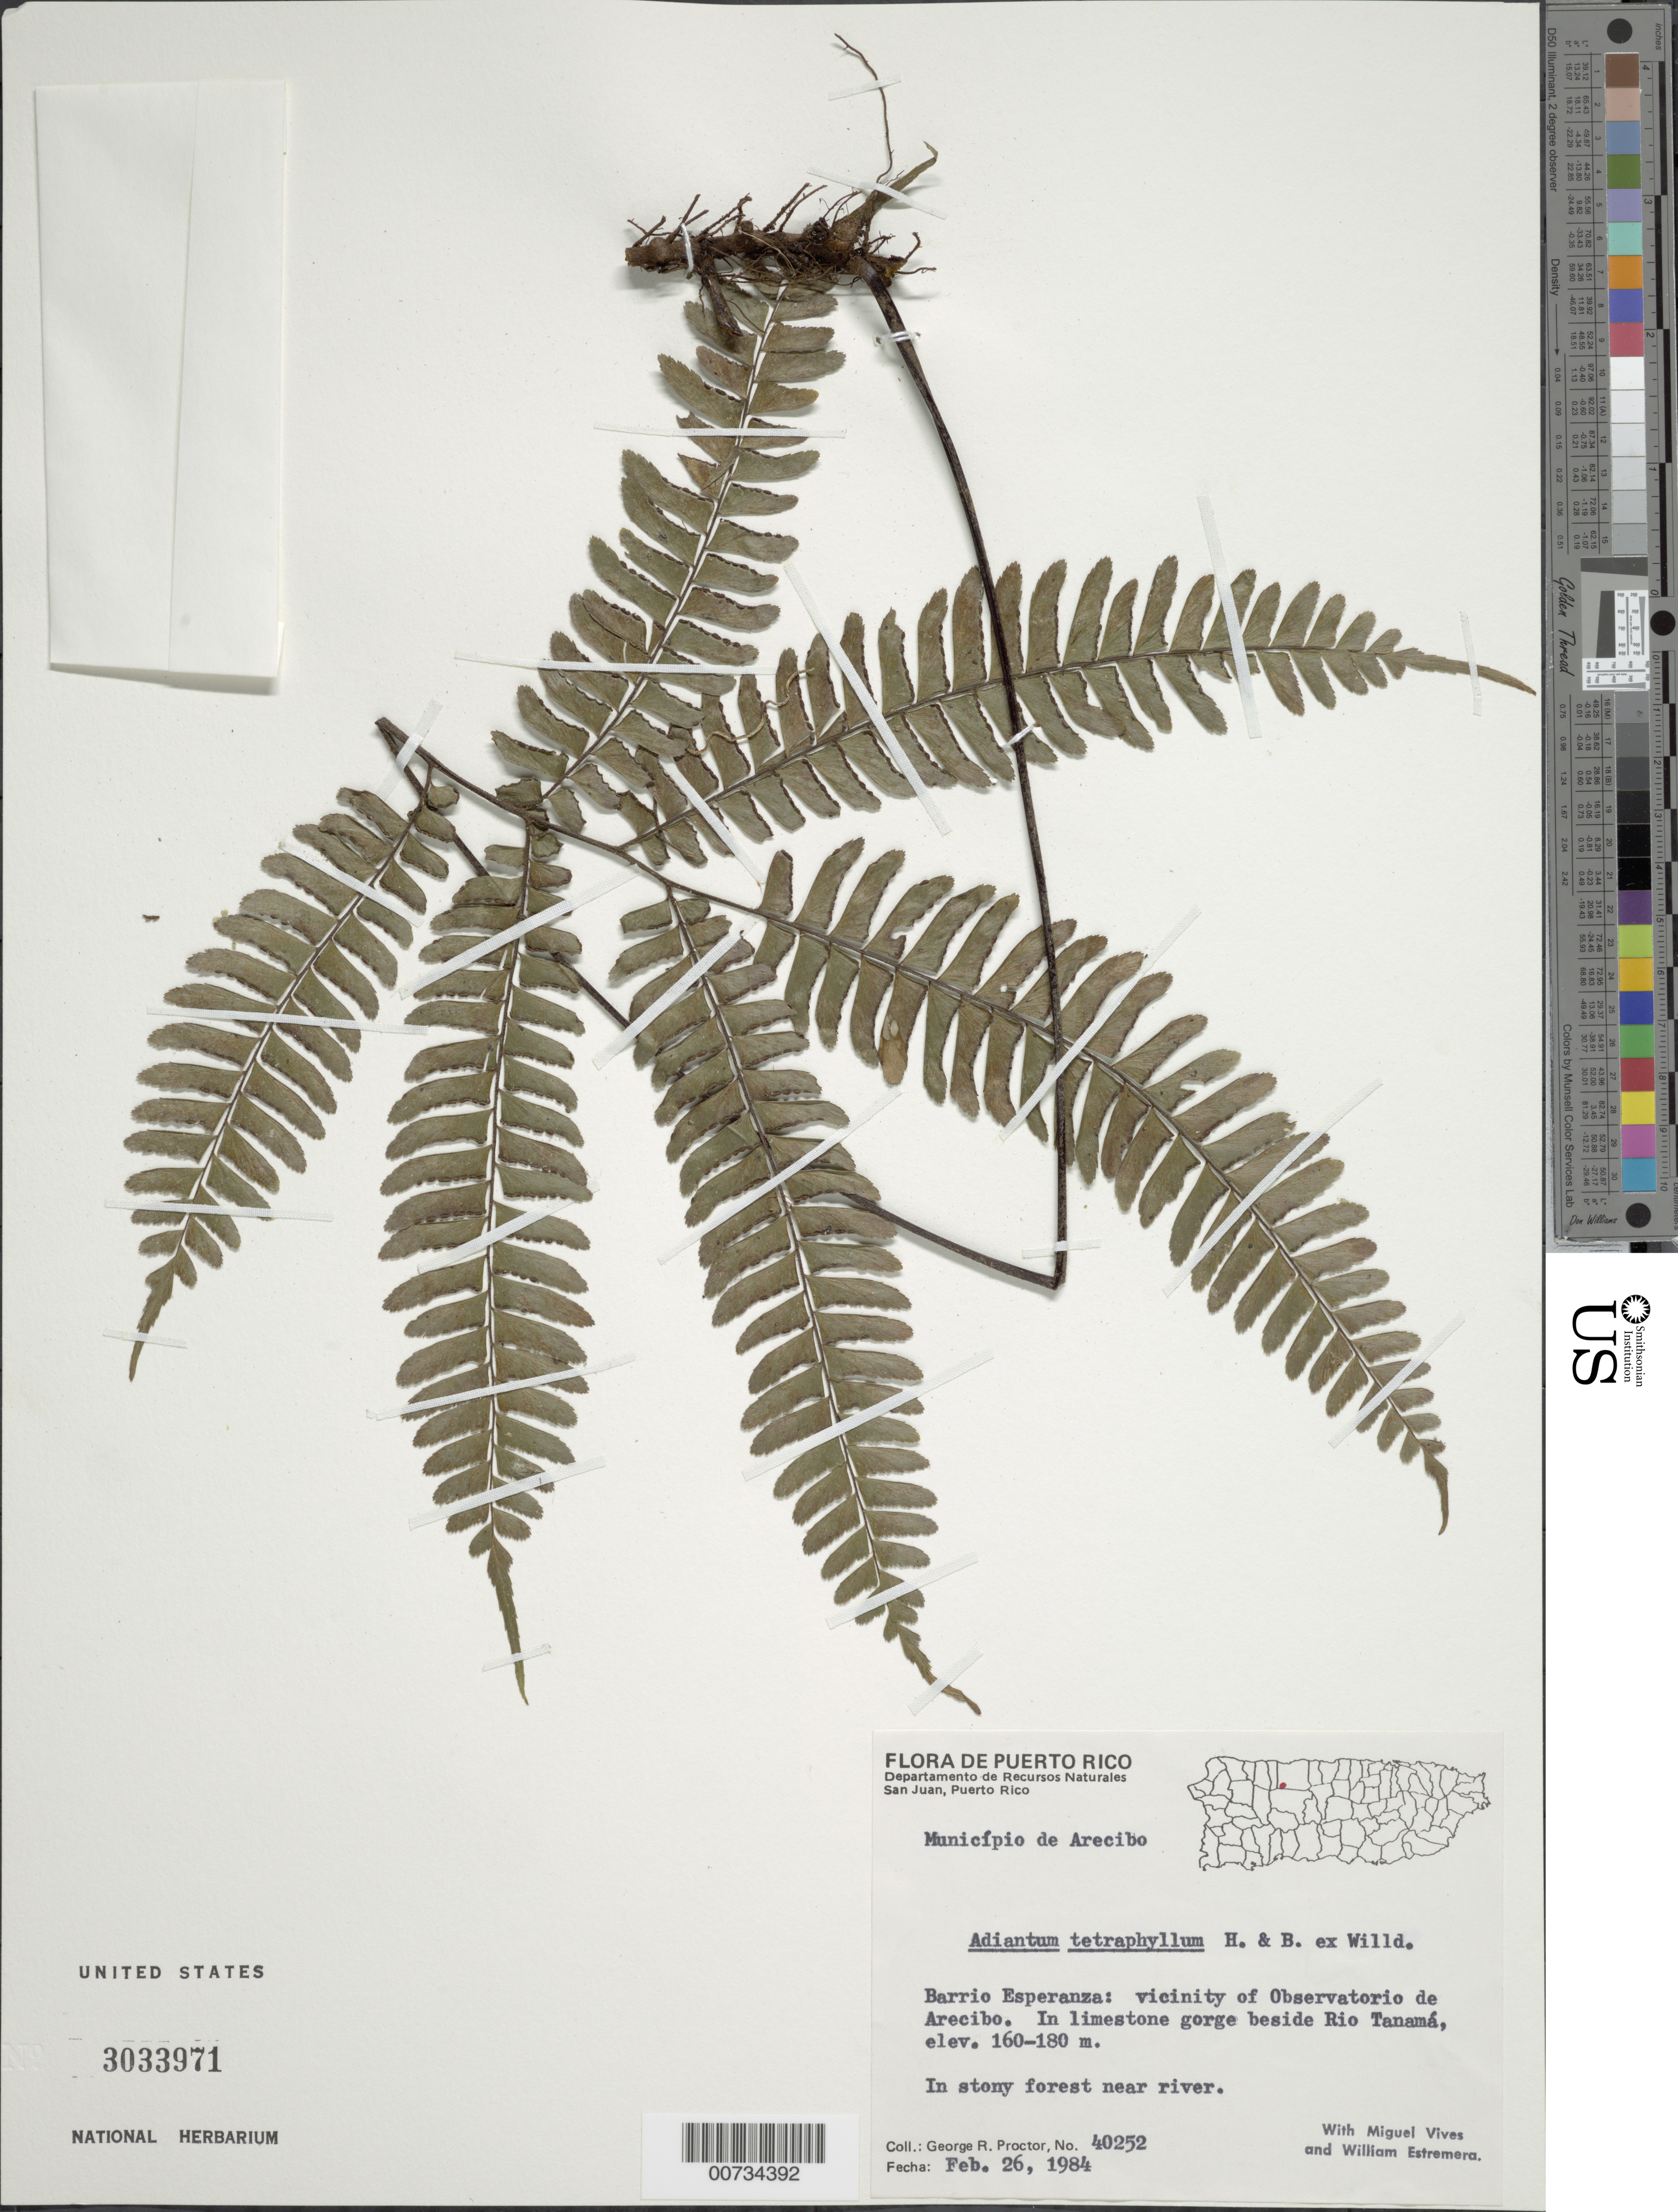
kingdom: Plantae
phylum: Tracheophyta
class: Polypodiopsida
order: Polypodiales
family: Pteridaceae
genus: Adiantum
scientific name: Adiantum tetraphyllum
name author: Humb. & Bonpl. ex Willd.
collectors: G. R. Proctor, M. Vives & W. Estremera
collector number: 40252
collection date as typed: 26 Feb 1984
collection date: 1984-02-26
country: Puerto Rico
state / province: Arecibo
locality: Barrio Esperanza: vicinity of Observatorio de Arecibo. In limestone gorge beside Rio Tanamá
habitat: In stony forest near river; limestone gorge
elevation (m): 160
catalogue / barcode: US 3033971